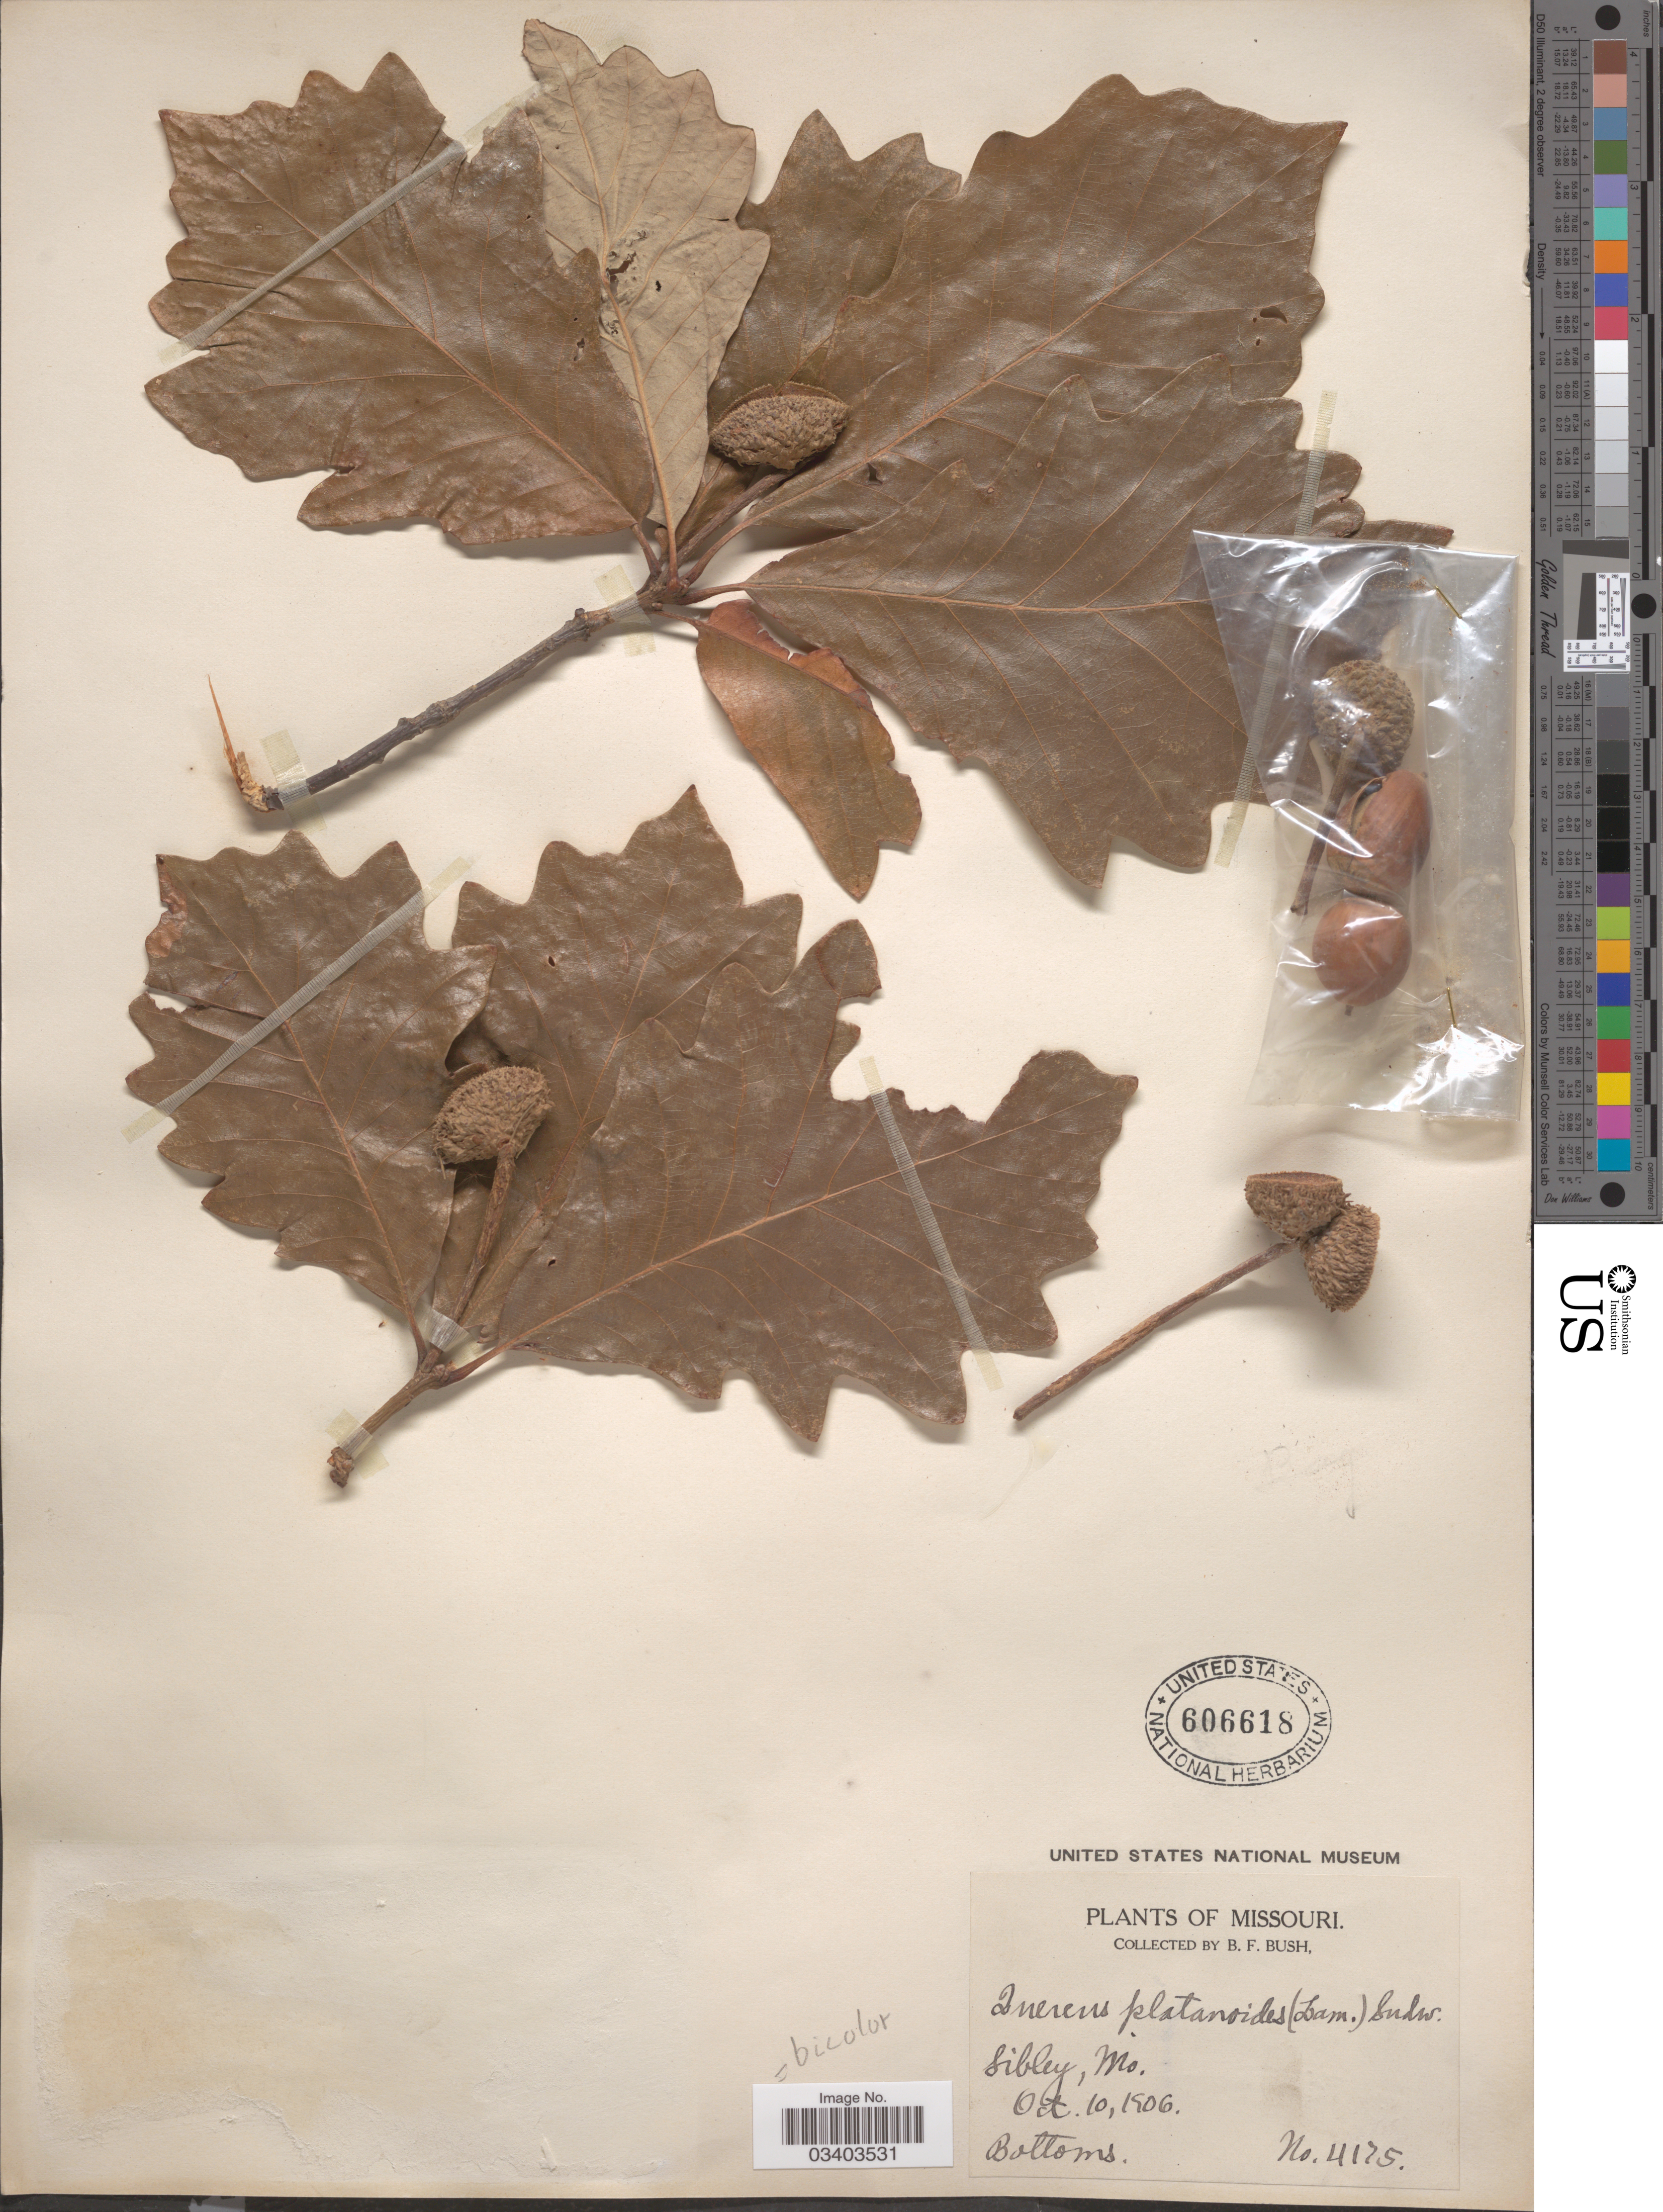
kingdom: Plantae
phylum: Tracheophyta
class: Magnoliopsida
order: Fagales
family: Fagaceae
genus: Quercus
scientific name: Quercus bicolor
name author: Willd.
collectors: B. F. Bush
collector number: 4175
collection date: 1906-10-10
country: United States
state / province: Missouri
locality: Sibley.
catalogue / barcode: US 606618